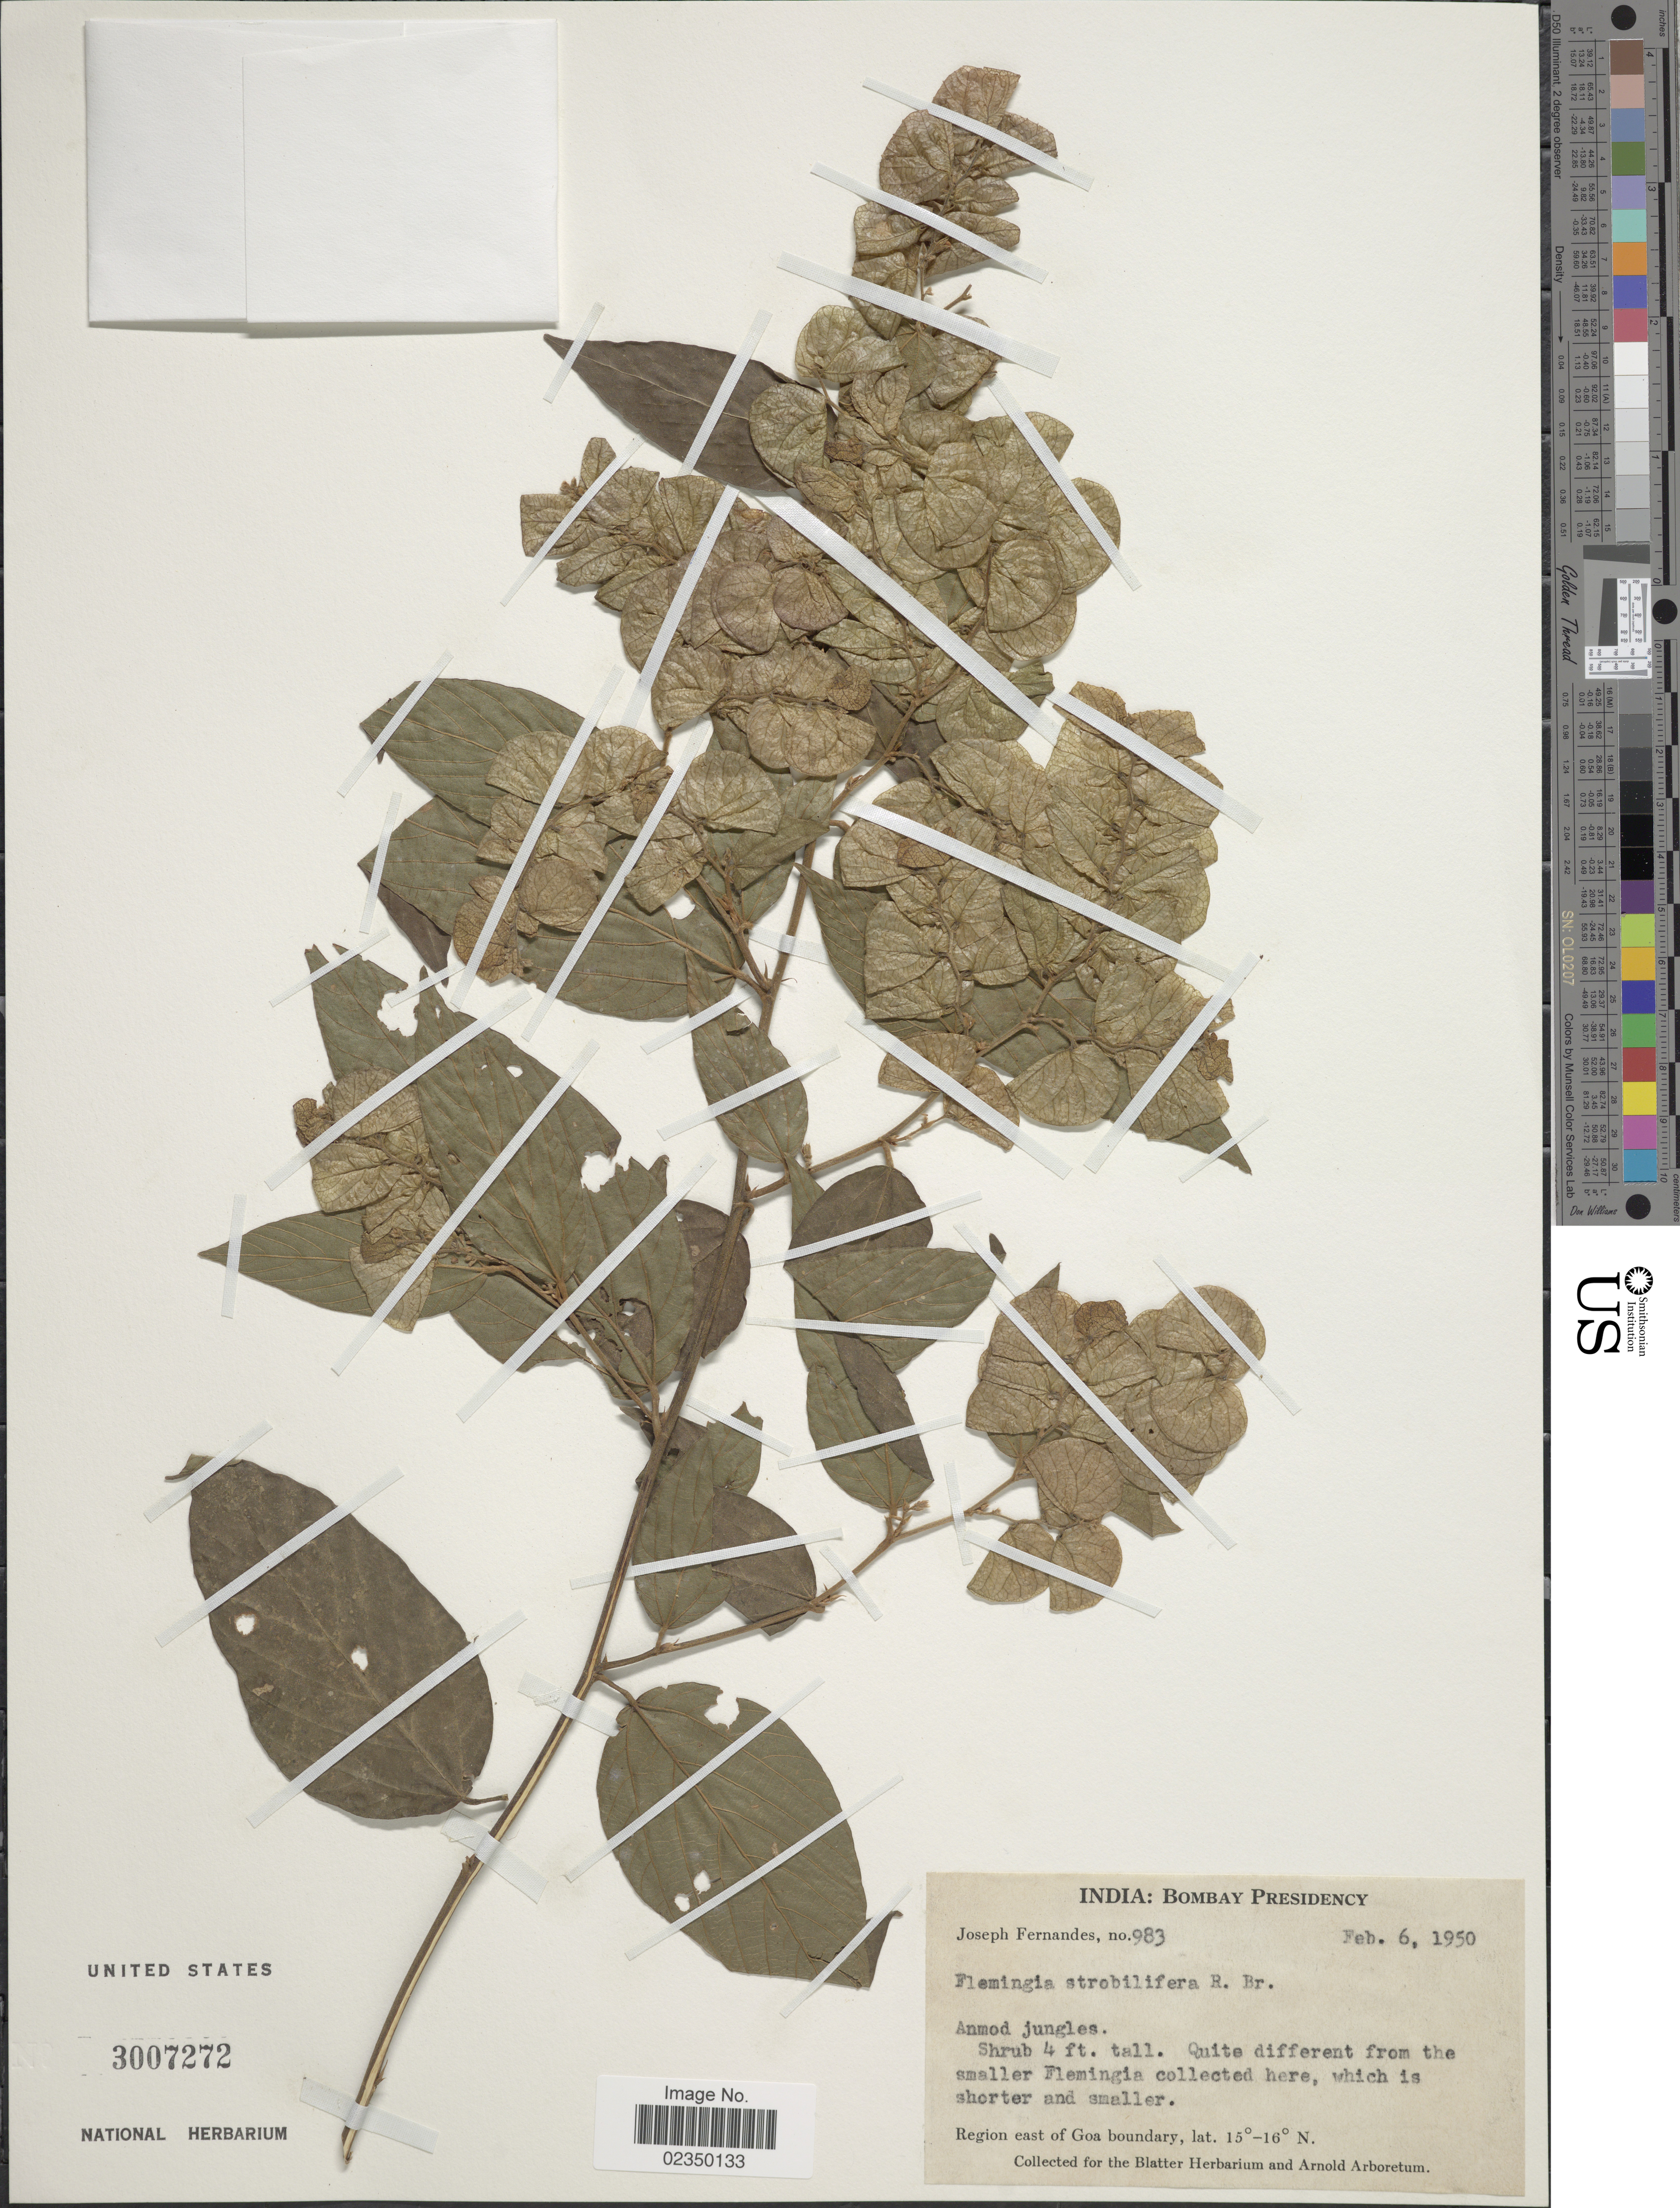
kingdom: Plantae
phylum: Tracheophyta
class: Magnoliopsida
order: Fabales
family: Fabaceae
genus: Flemingia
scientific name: Flemingia strobilifera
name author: (L.) W.T. Aiton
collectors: J. Fernandes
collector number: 983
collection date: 1950-02-06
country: India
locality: India: Bombay Presidency. Quite diffrent drom the smaller Flemingia. Region east of Goa boundary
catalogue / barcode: US 3007272